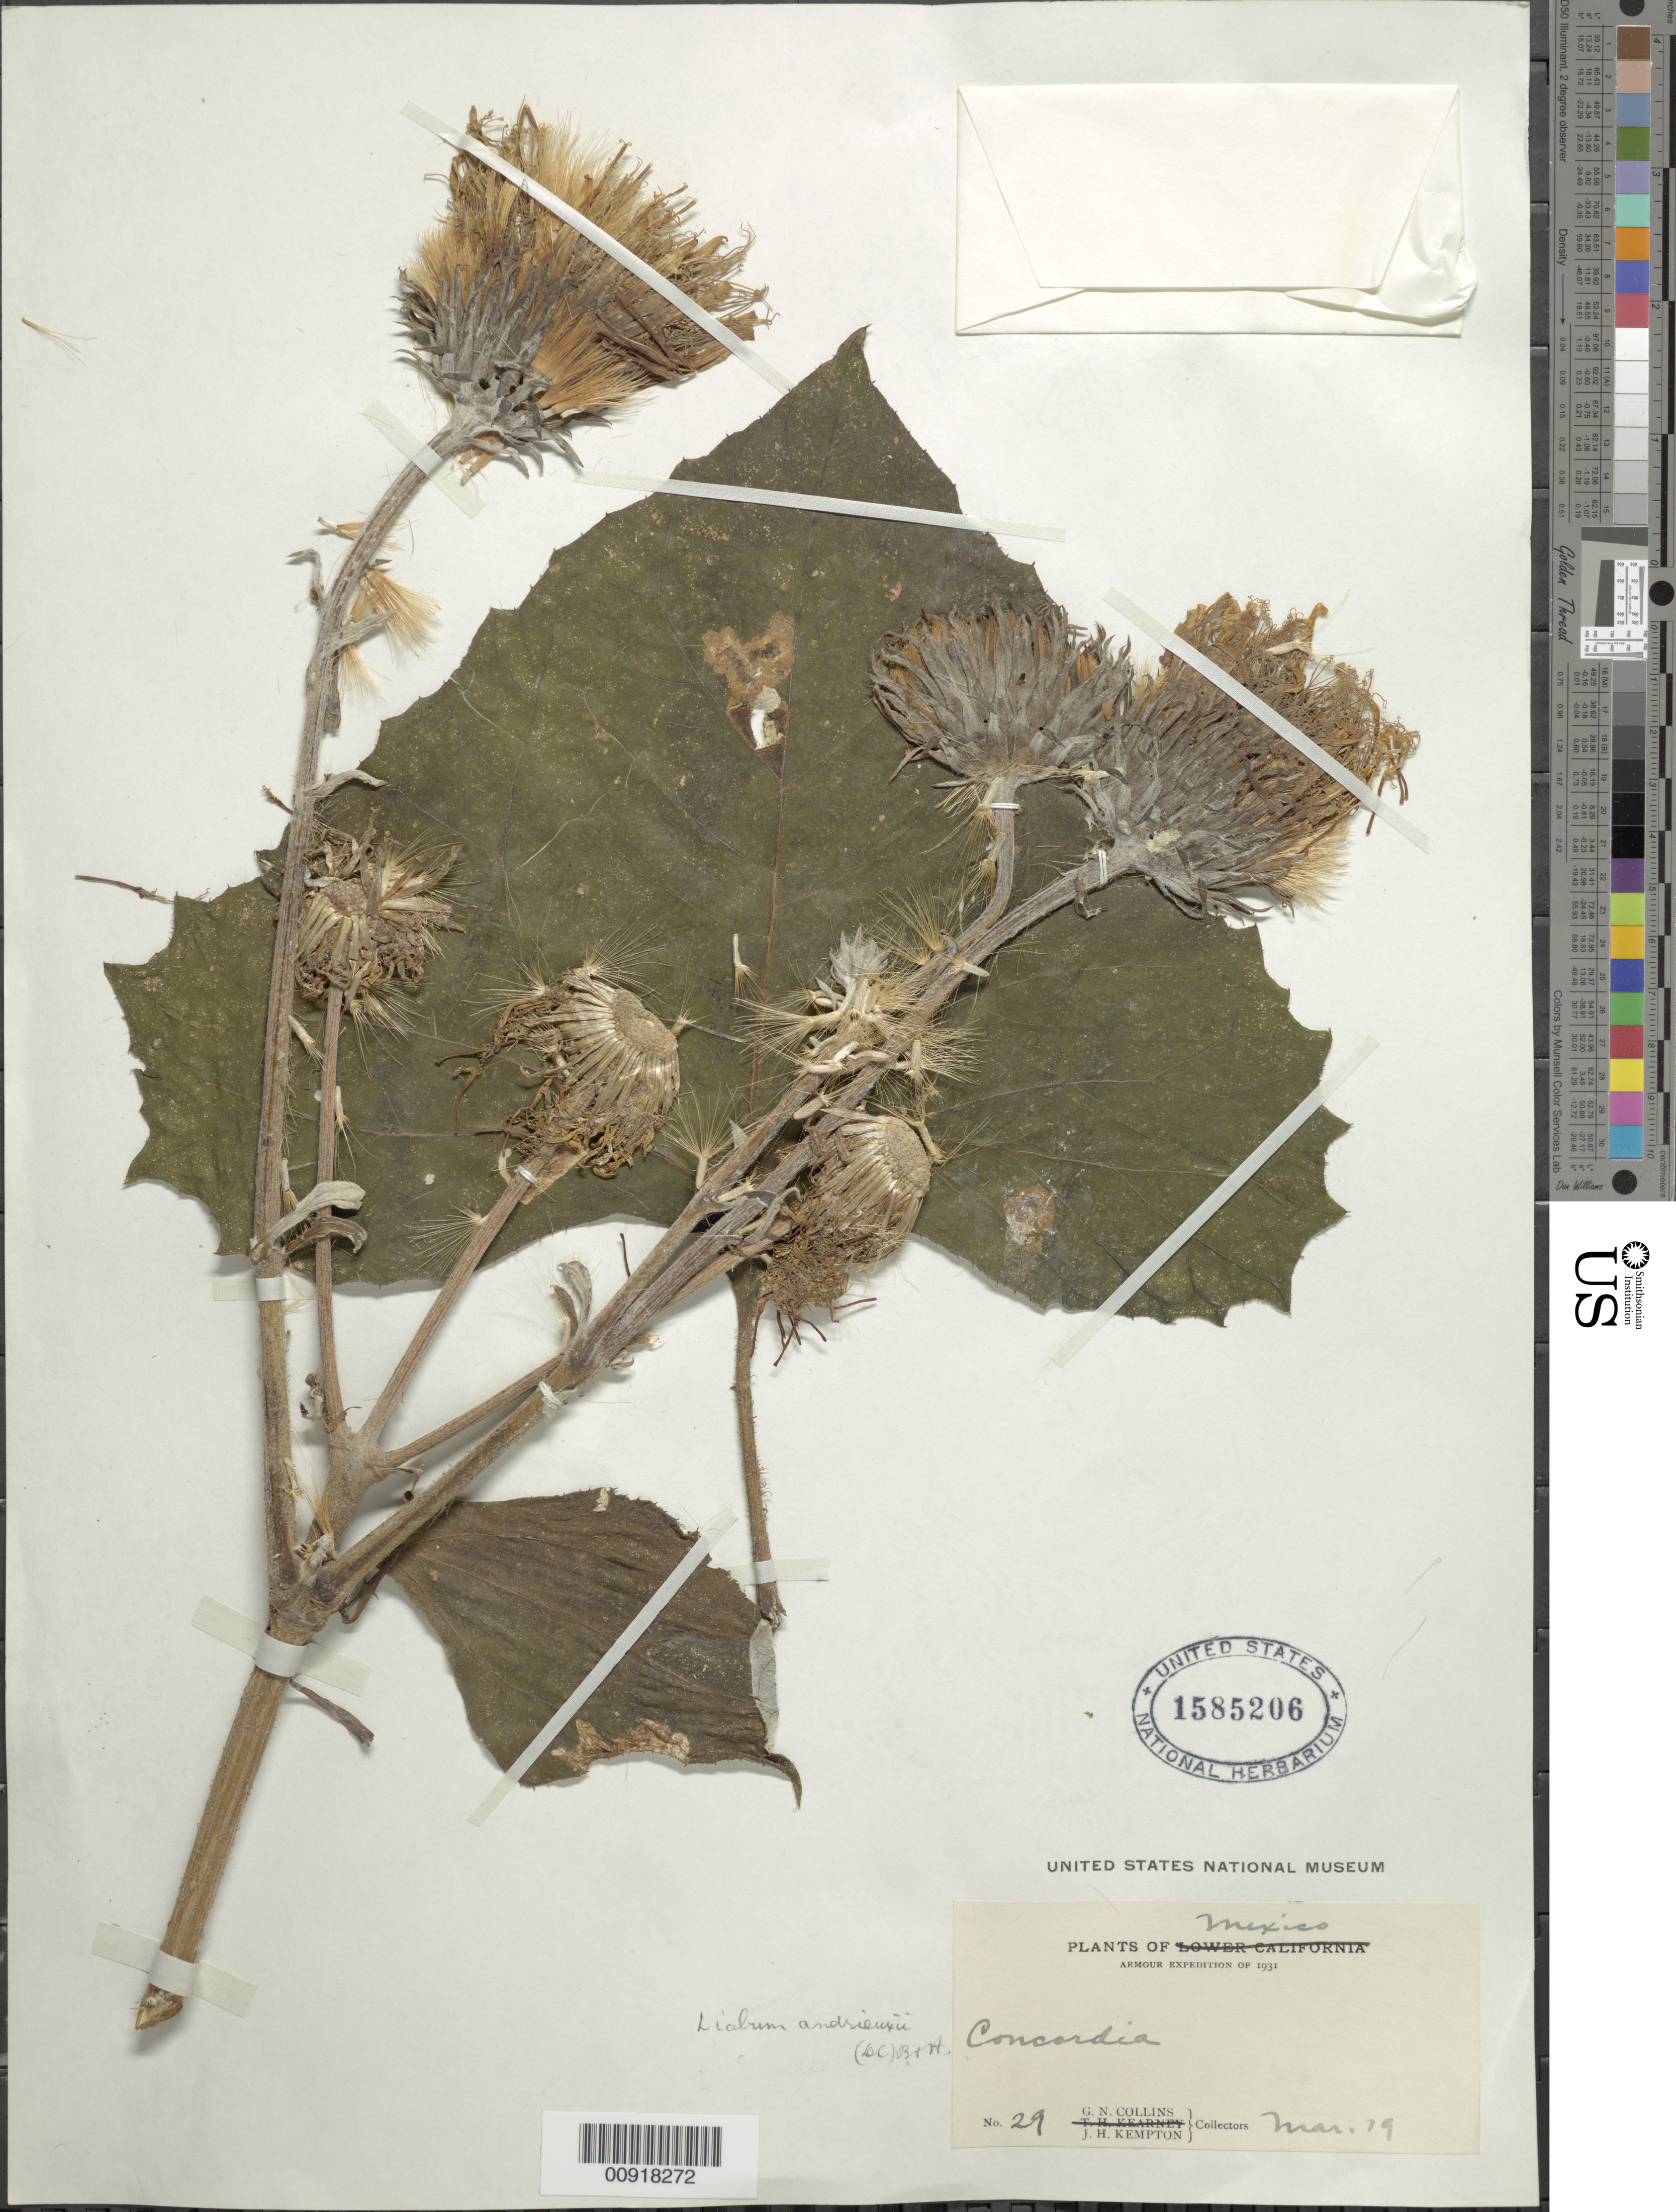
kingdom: Plantae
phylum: Tracheophyta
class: Magnoliopsida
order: Asterales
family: Asteraceae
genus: Sinclairia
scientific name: Sinclairia andrieuxii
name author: (DC.) H. Rob. & Brettell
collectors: G. Collins & J. H. Kempton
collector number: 29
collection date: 1931-03-19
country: Mexico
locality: Concordia. Armour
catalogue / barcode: US 1585206